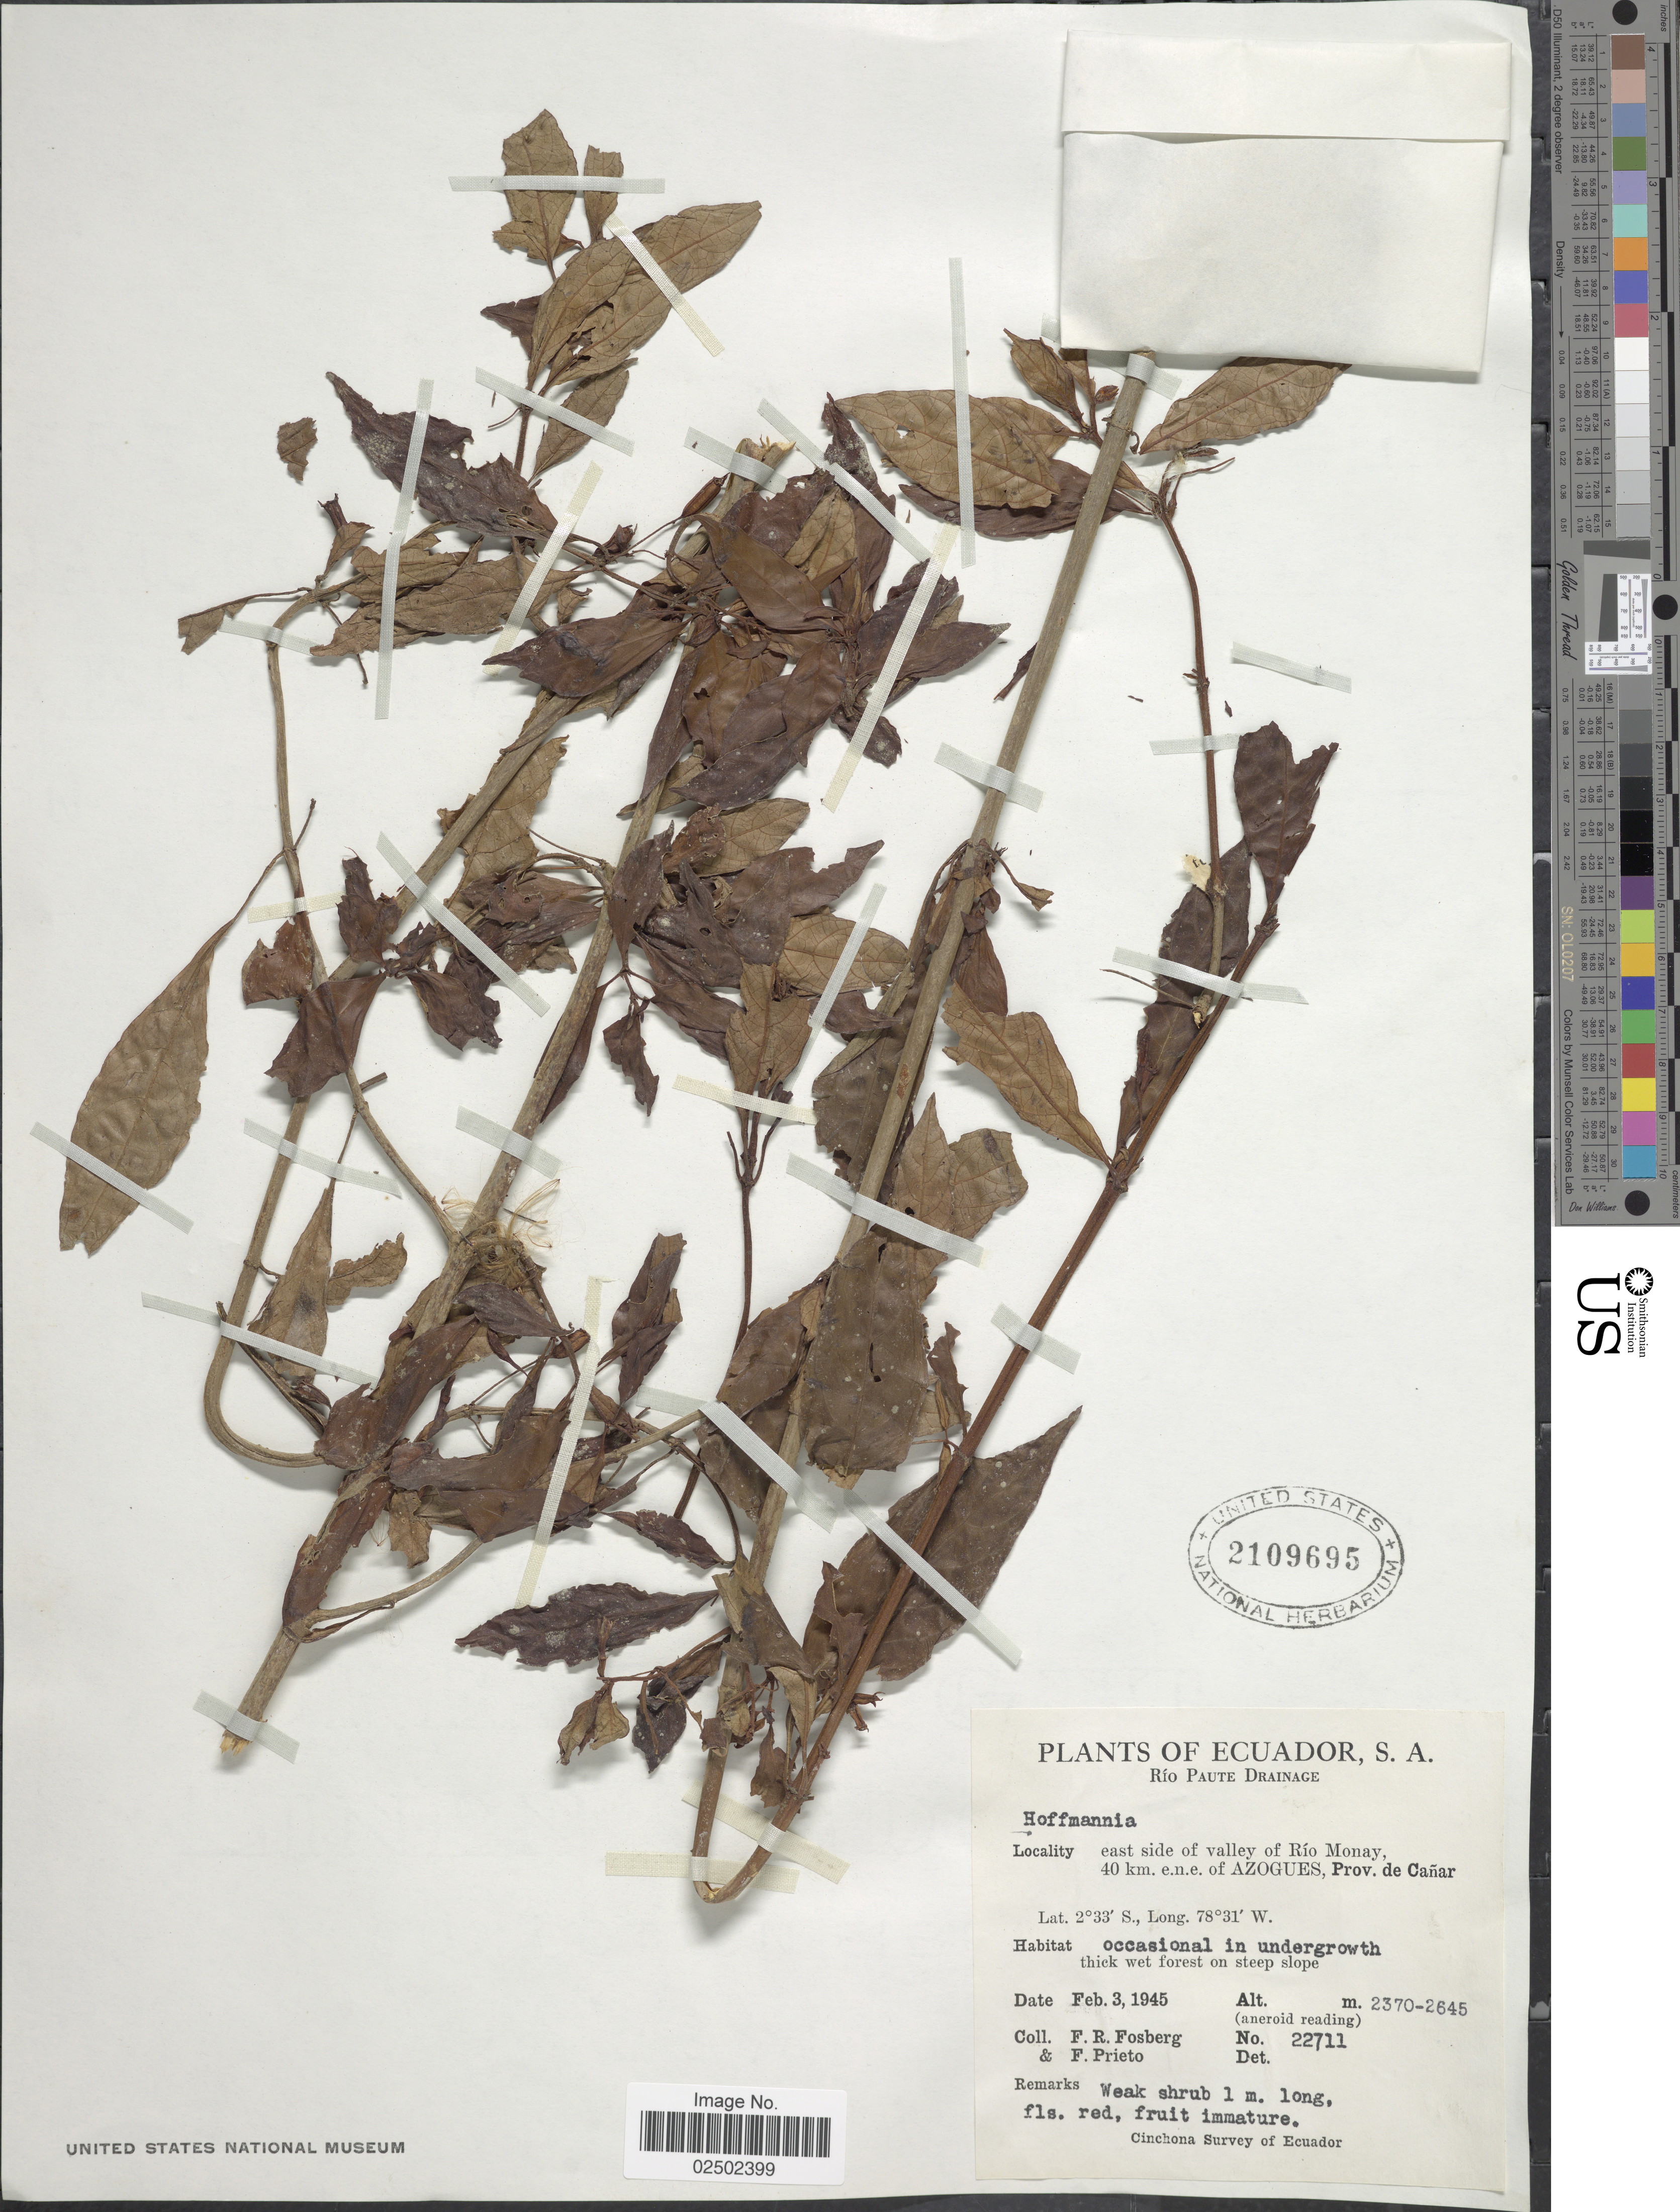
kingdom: Plantae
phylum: Tracheophyta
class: Magnoliopsida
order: Gentianales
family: Rubiaceae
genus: Hoffmannia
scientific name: Hoffmannia sp.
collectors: F. R. Fosberg & F. Prieto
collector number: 22711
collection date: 1945-02-03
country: Ecuador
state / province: Cañar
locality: Rio Paute Drainage. East side of valley of Rio Monay, 40 km e.n.e. of Azogues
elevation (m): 2370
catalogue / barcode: US 2109695